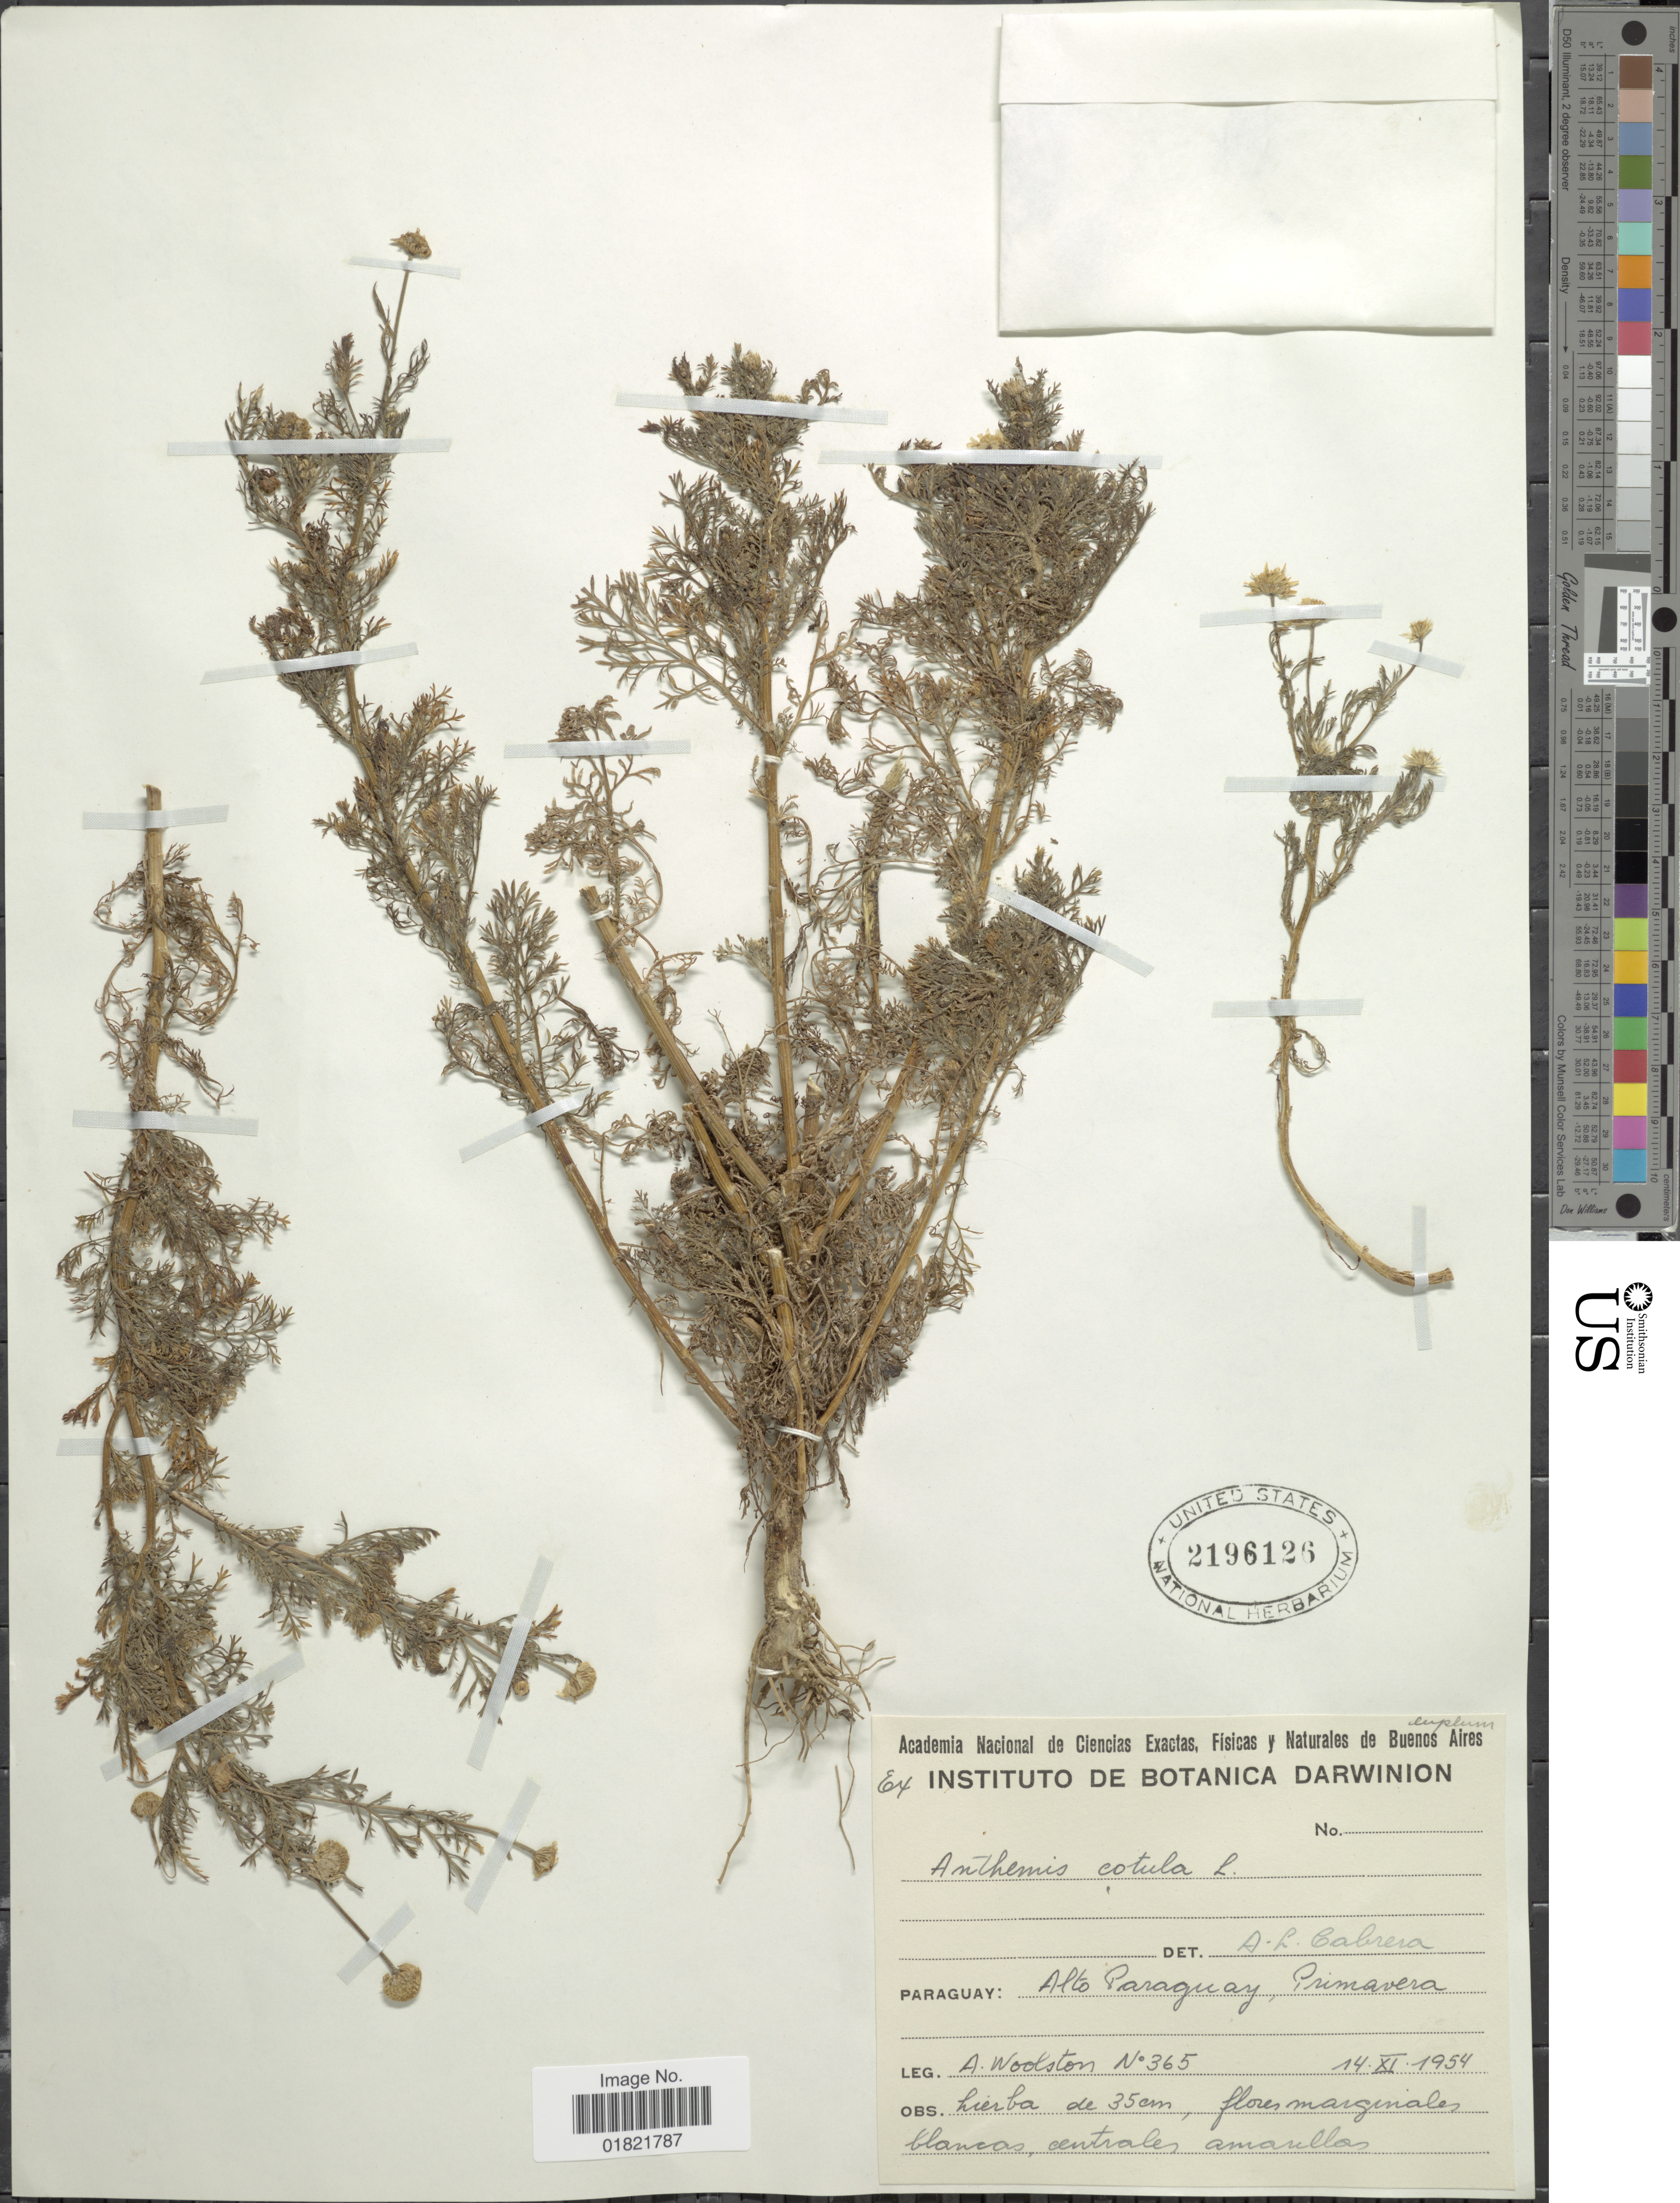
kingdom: Plantae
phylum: Tracheophyta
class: Magnoliopsida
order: Asterales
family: Asteraceae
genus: Anthemis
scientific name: Anthemis cotula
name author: L.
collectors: A. Woolston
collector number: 365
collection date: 1954-11-14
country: Paraguay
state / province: Alto Paraguay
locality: Primavera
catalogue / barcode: US 2196126